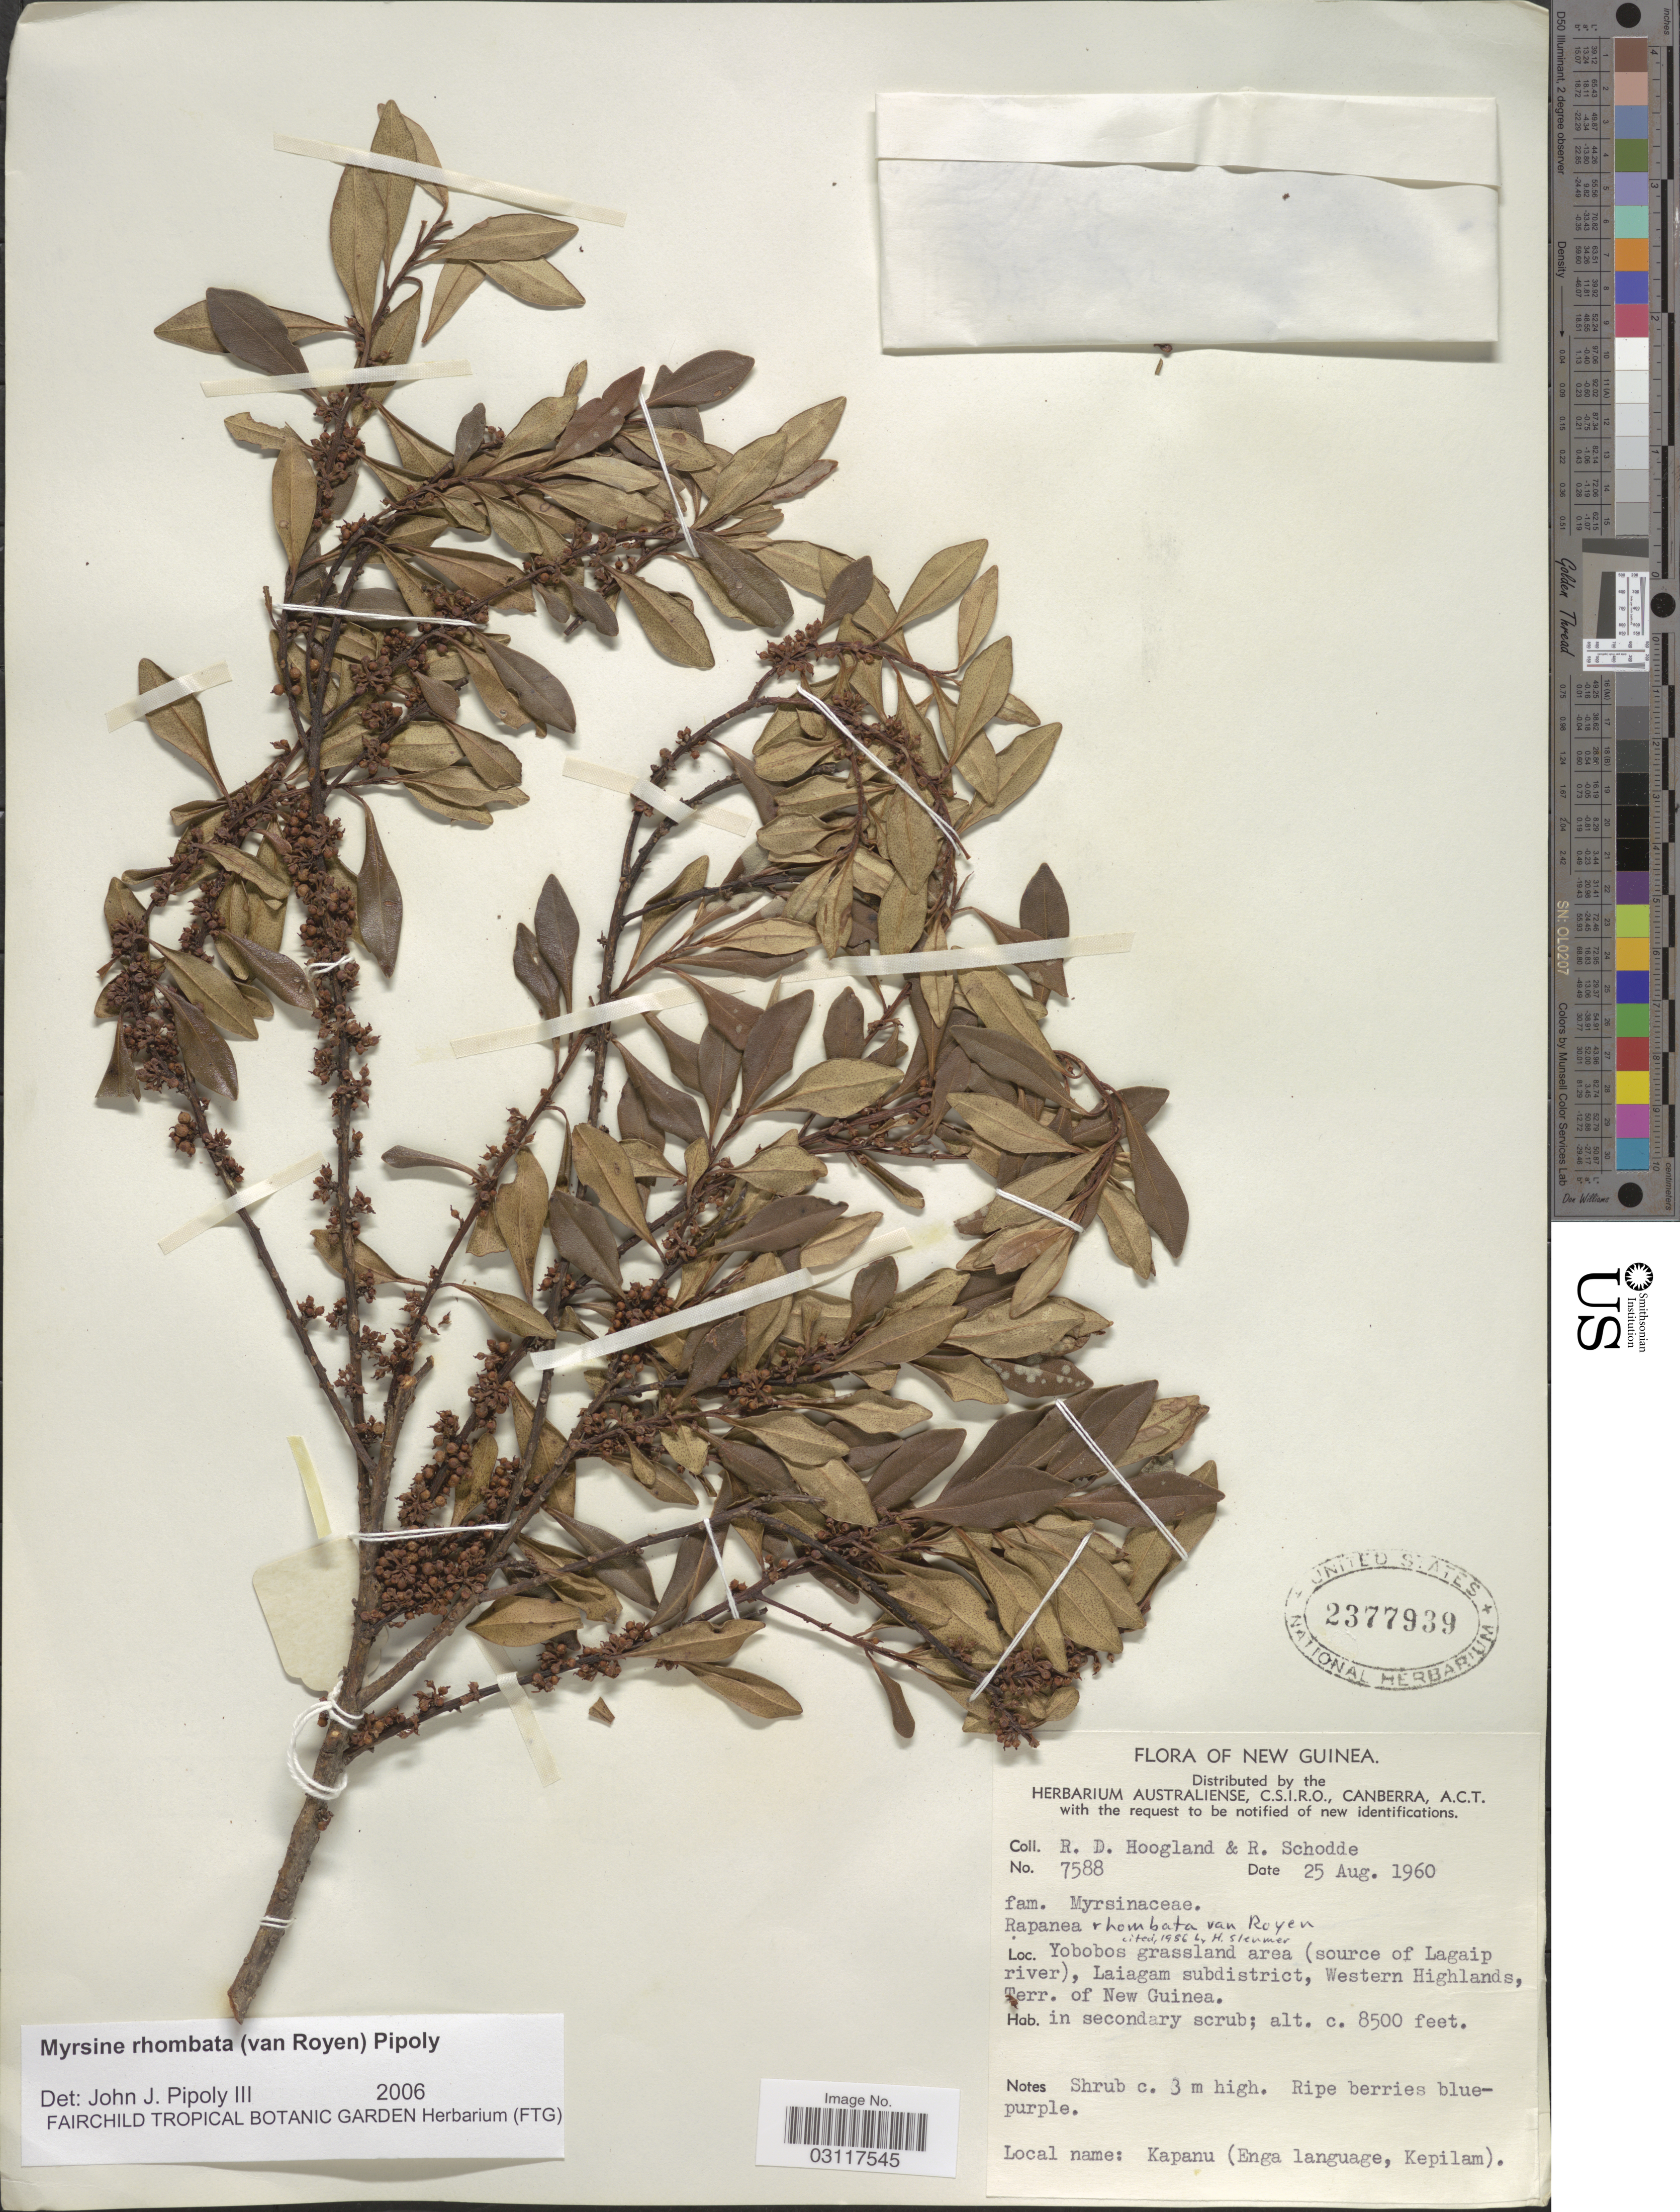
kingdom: Plantae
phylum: Tracheophyta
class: Magnoliopsida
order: Ericales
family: Primulaceae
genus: Myrsine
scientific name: Myrsine rhombata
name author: (P. Royen) Pipoly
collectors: R. D. Hoogland & R. Schodde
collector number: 7588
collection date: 1960-08-25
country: Papua New Guinea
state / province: Western Highlands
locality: New Guinea, Yobobos grassland area (source of Lagaip river), Laiagam subdistrict, Western Highlands, Terr. of New Guinea.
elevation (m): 2591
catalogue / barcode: US 2377939